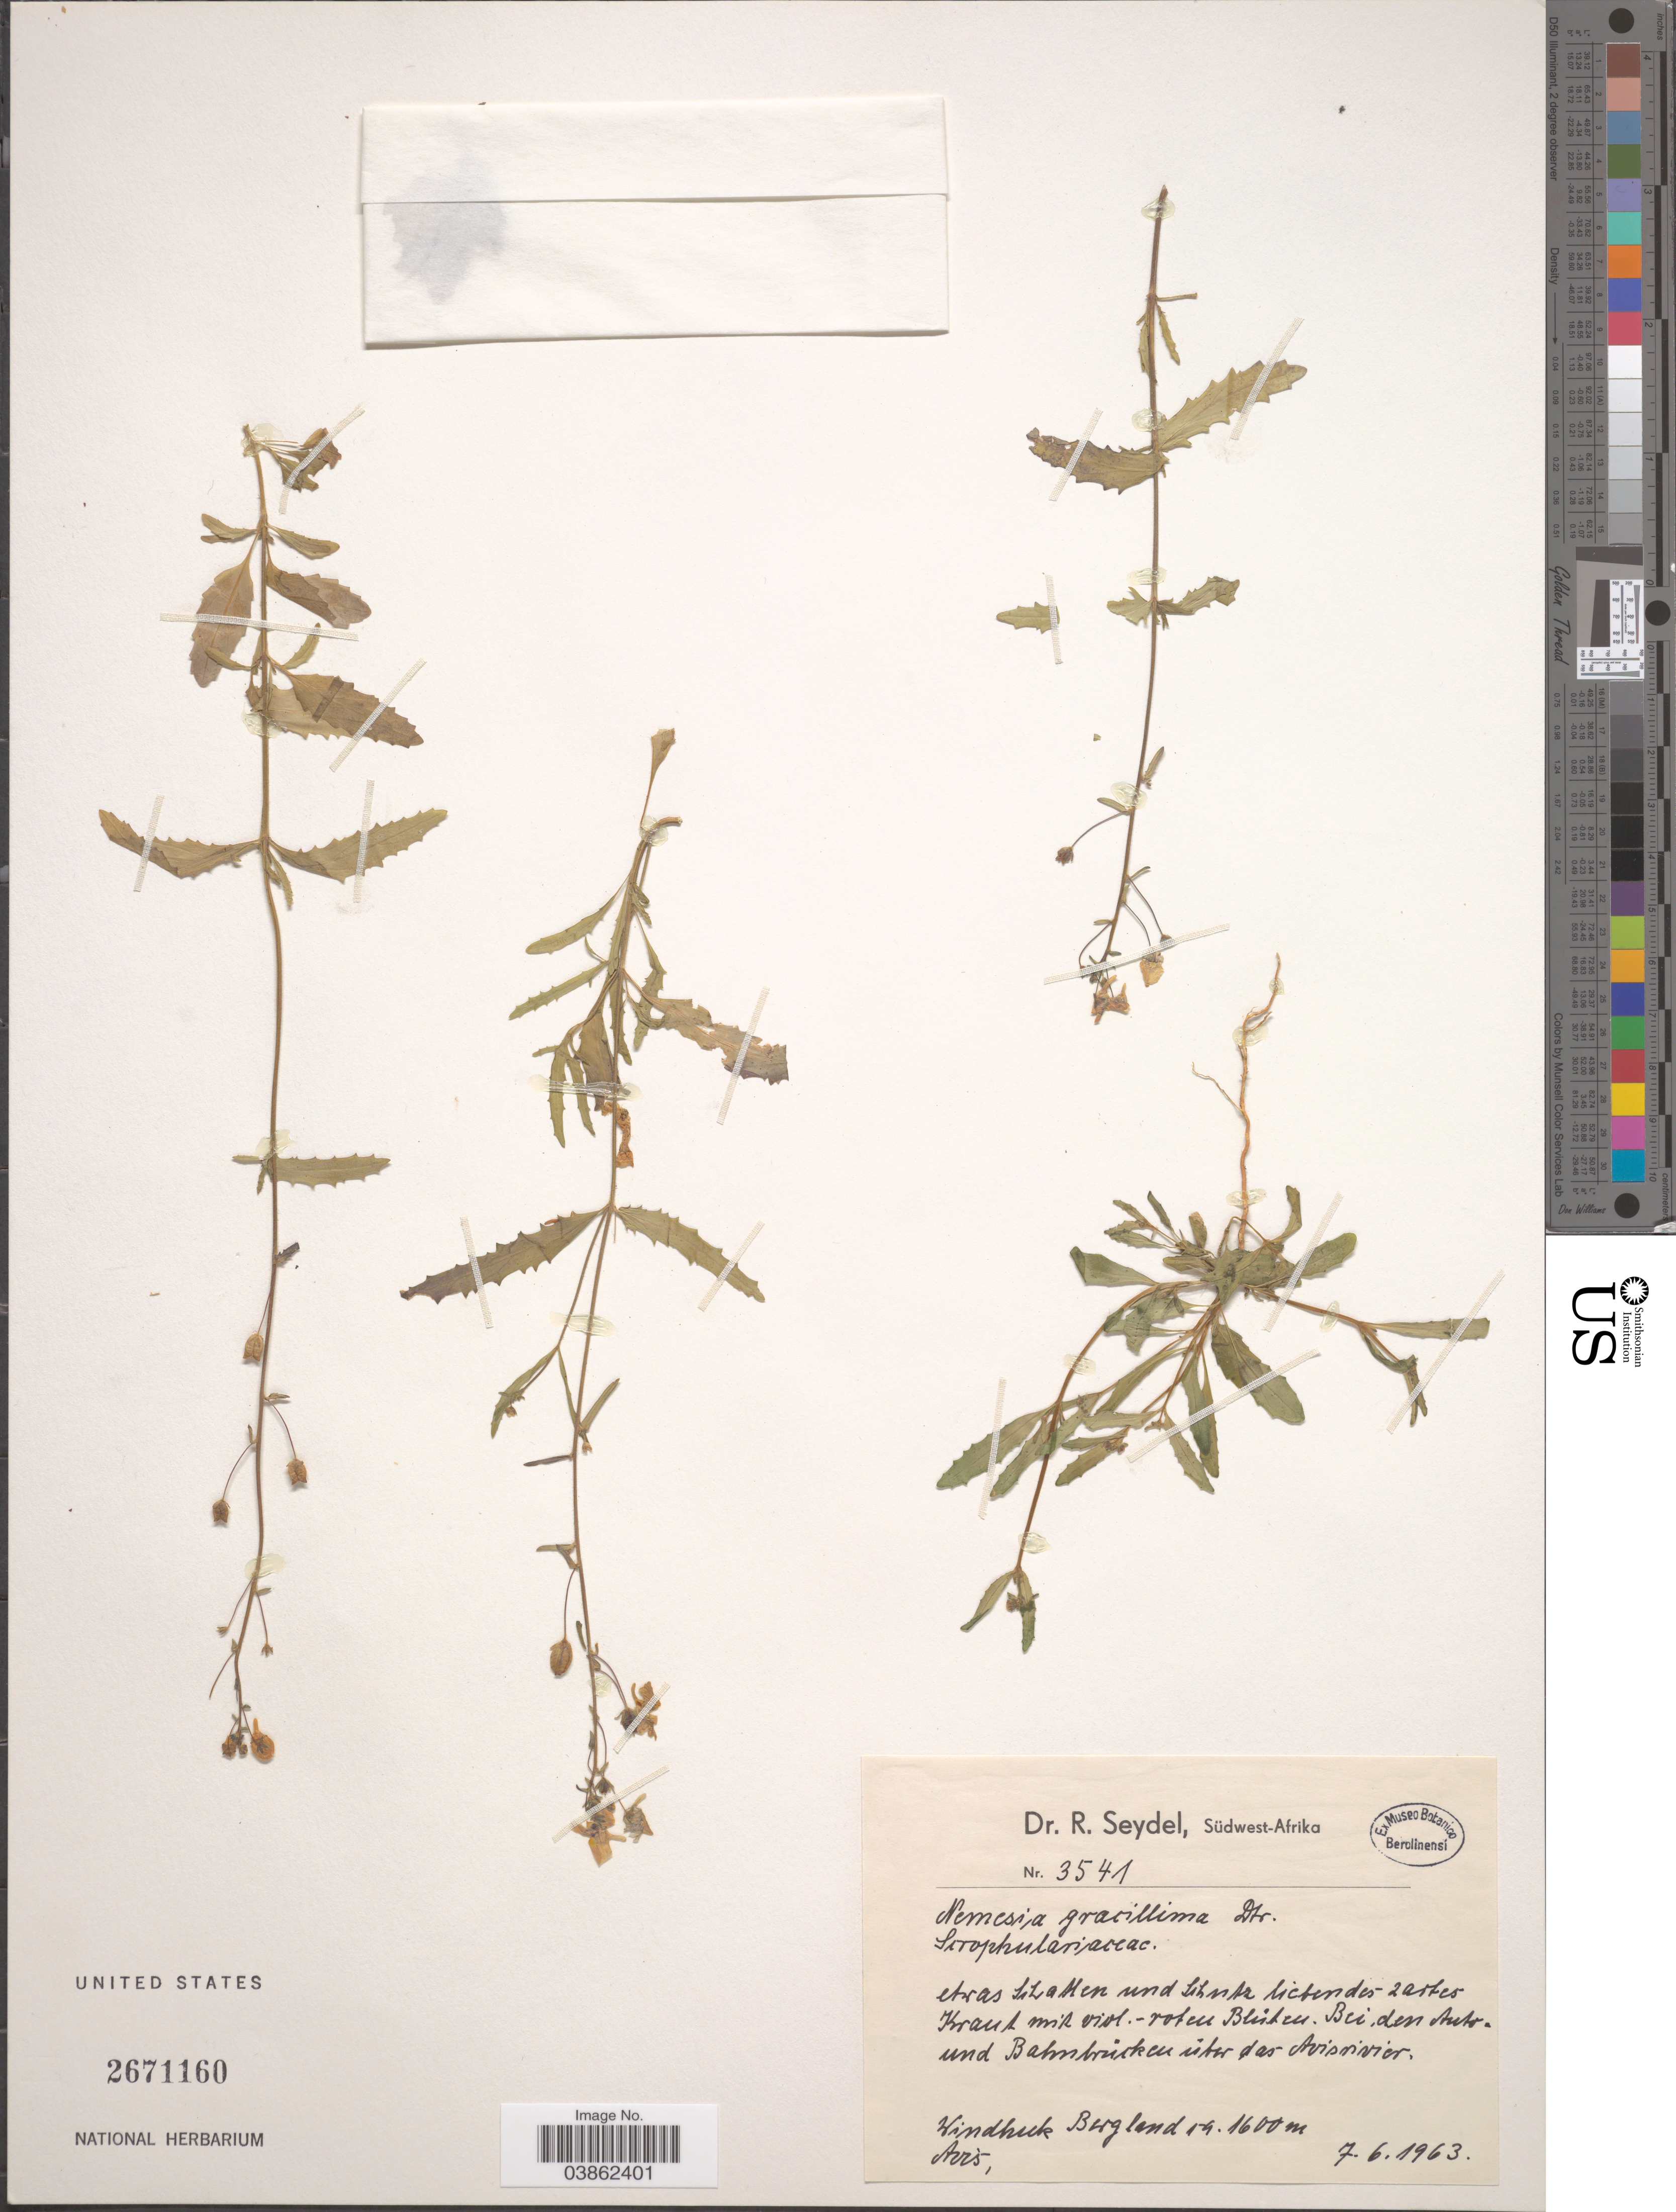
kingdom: Plantae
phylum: Tracheophyta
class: Magnoliopsida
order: Lamiales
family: Scrophulariaceae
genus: Nemesia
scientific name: Nemesia gracillima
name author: Dinter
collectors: R. Seydel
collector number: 3541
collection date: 1963-06-07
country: Namibia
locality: Südwest-Afrika. Bei. den Austro- und Bahnbrucken uber das Avisrivier. Windhuk Bergland, Avis.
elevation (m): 1600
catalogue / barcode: US 2671160